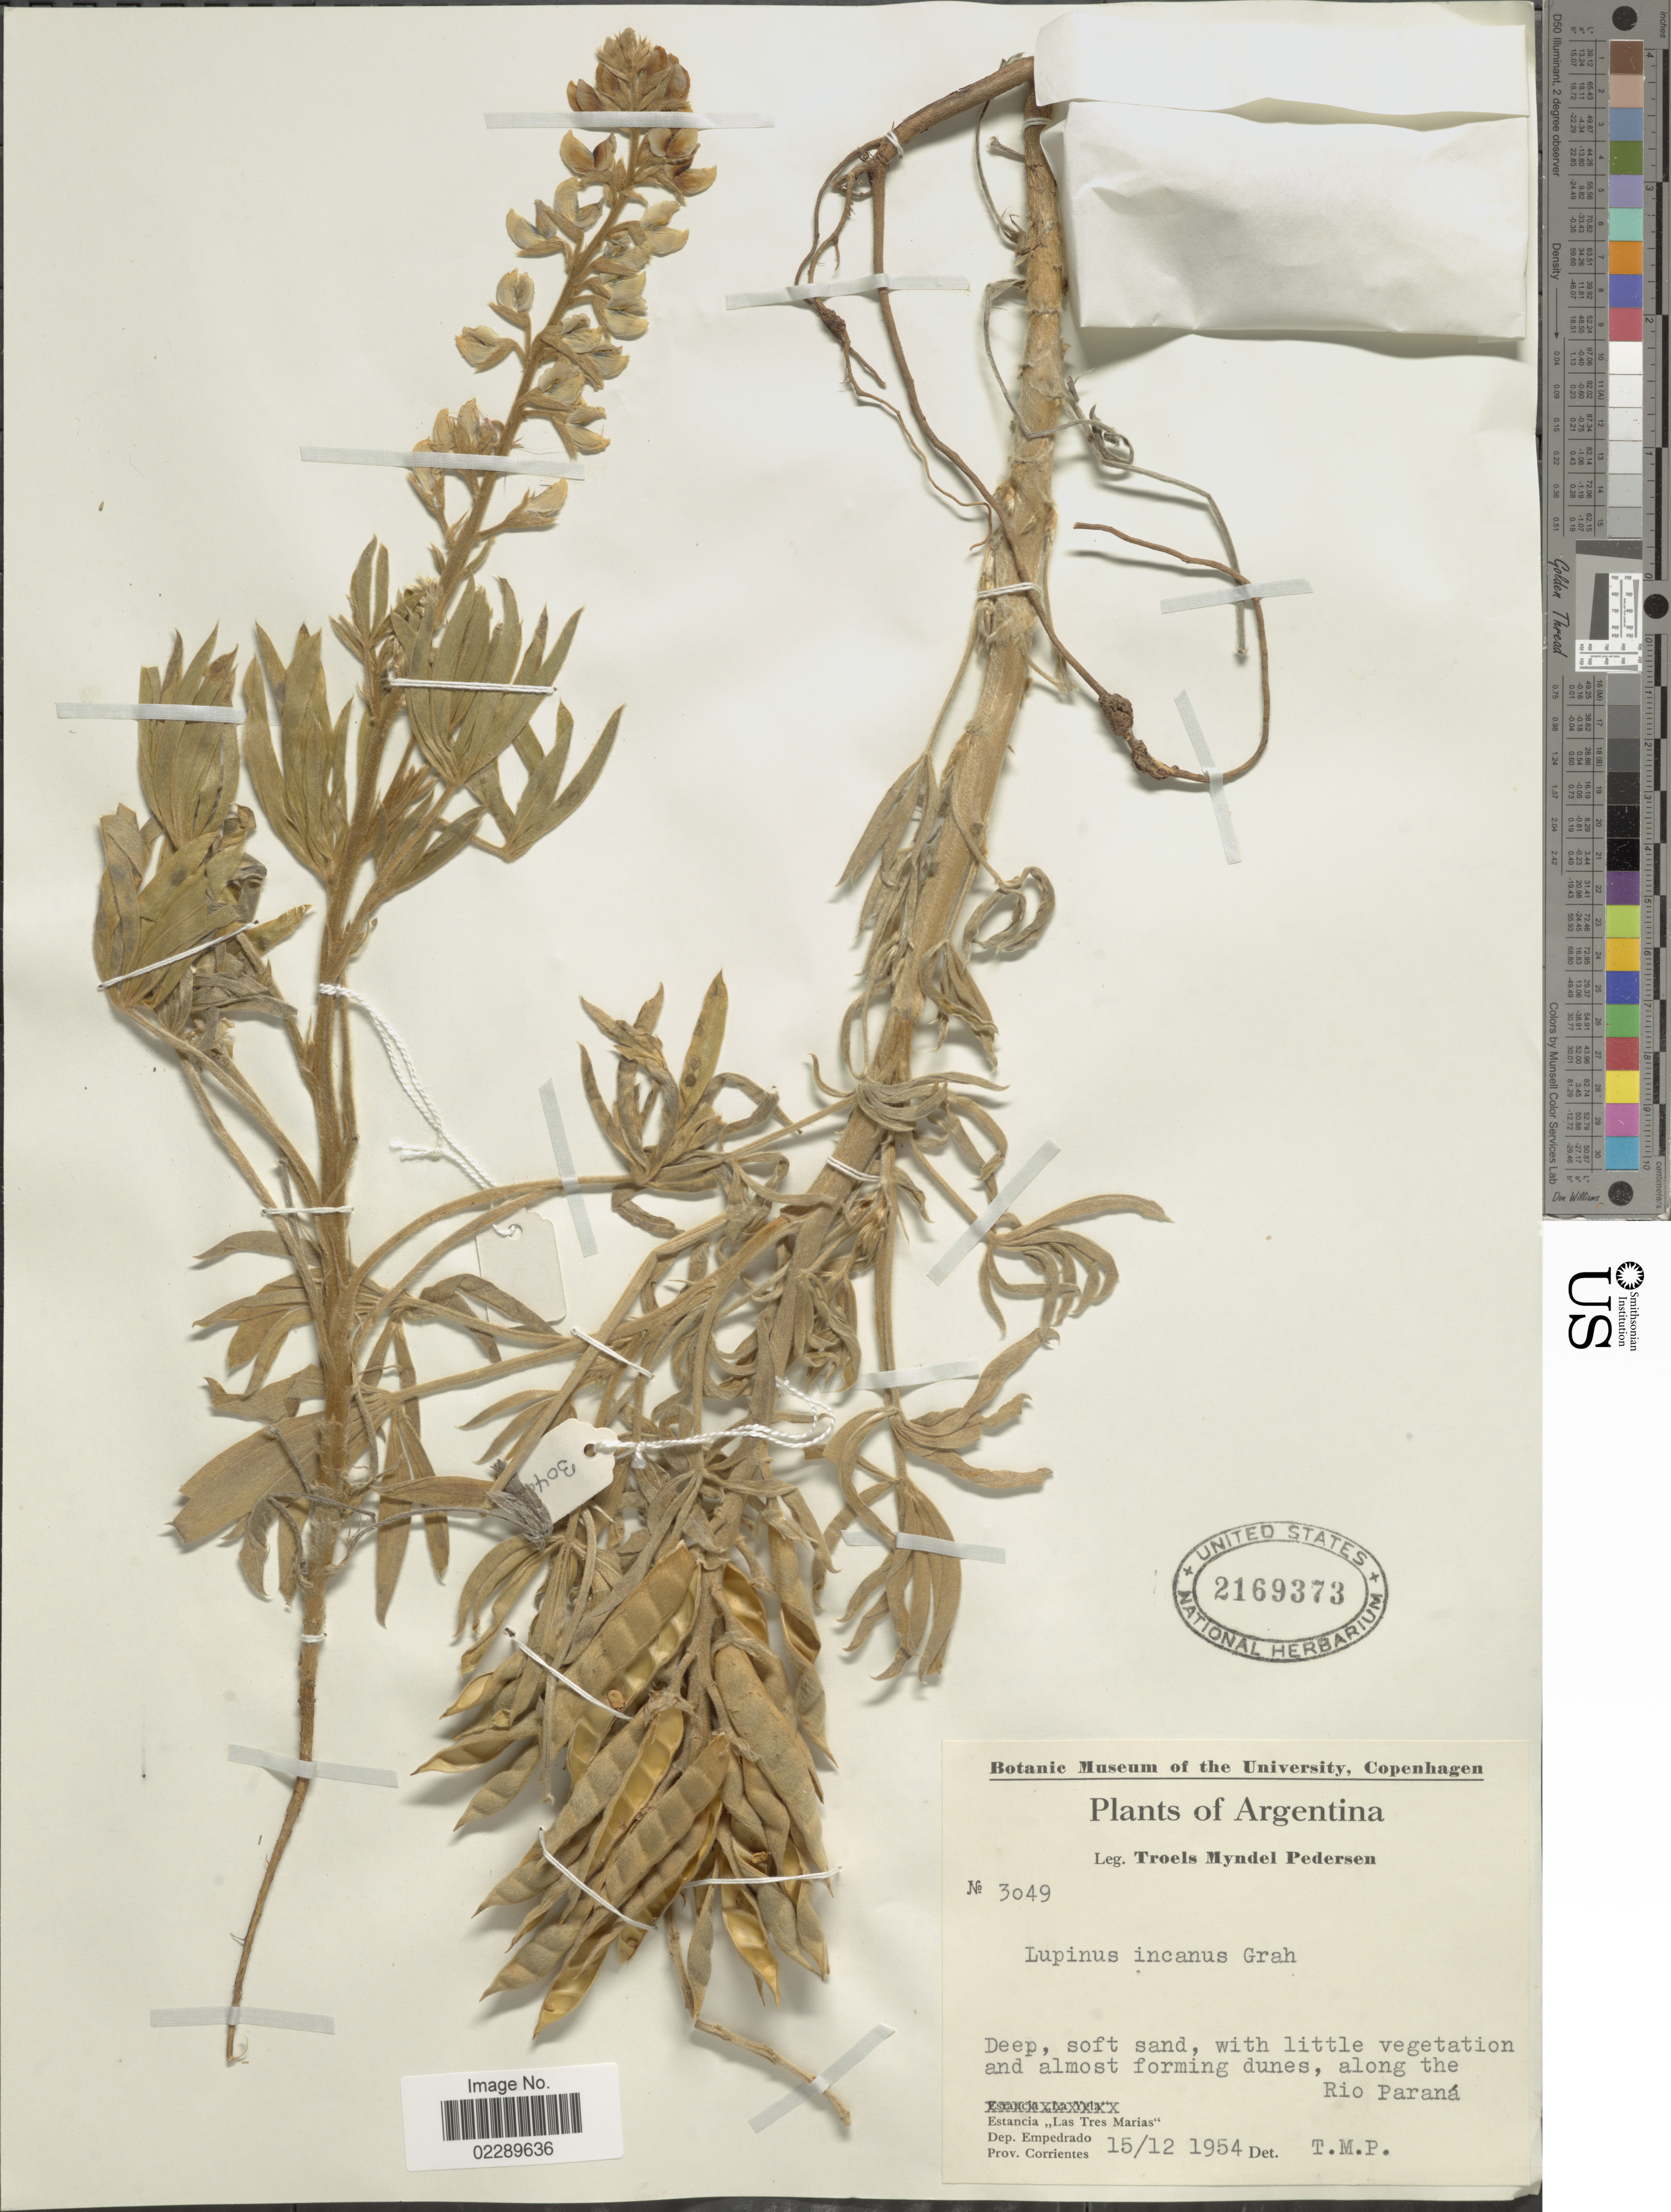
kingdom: Plantae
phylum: Tracheophyta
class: Magnoliopsida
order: Fabales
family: Fabaceae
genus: Lupinus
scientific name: Lupinus incanus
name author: Graham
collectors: T. Pederson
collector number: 3049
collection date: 1954-12-15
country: Argentina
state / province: Corrientes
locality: Along the Rio Paraná. Estancia "Las Tres Marias". Dep. Empedrado. Prov. Corrientes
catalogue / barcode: US 2169373